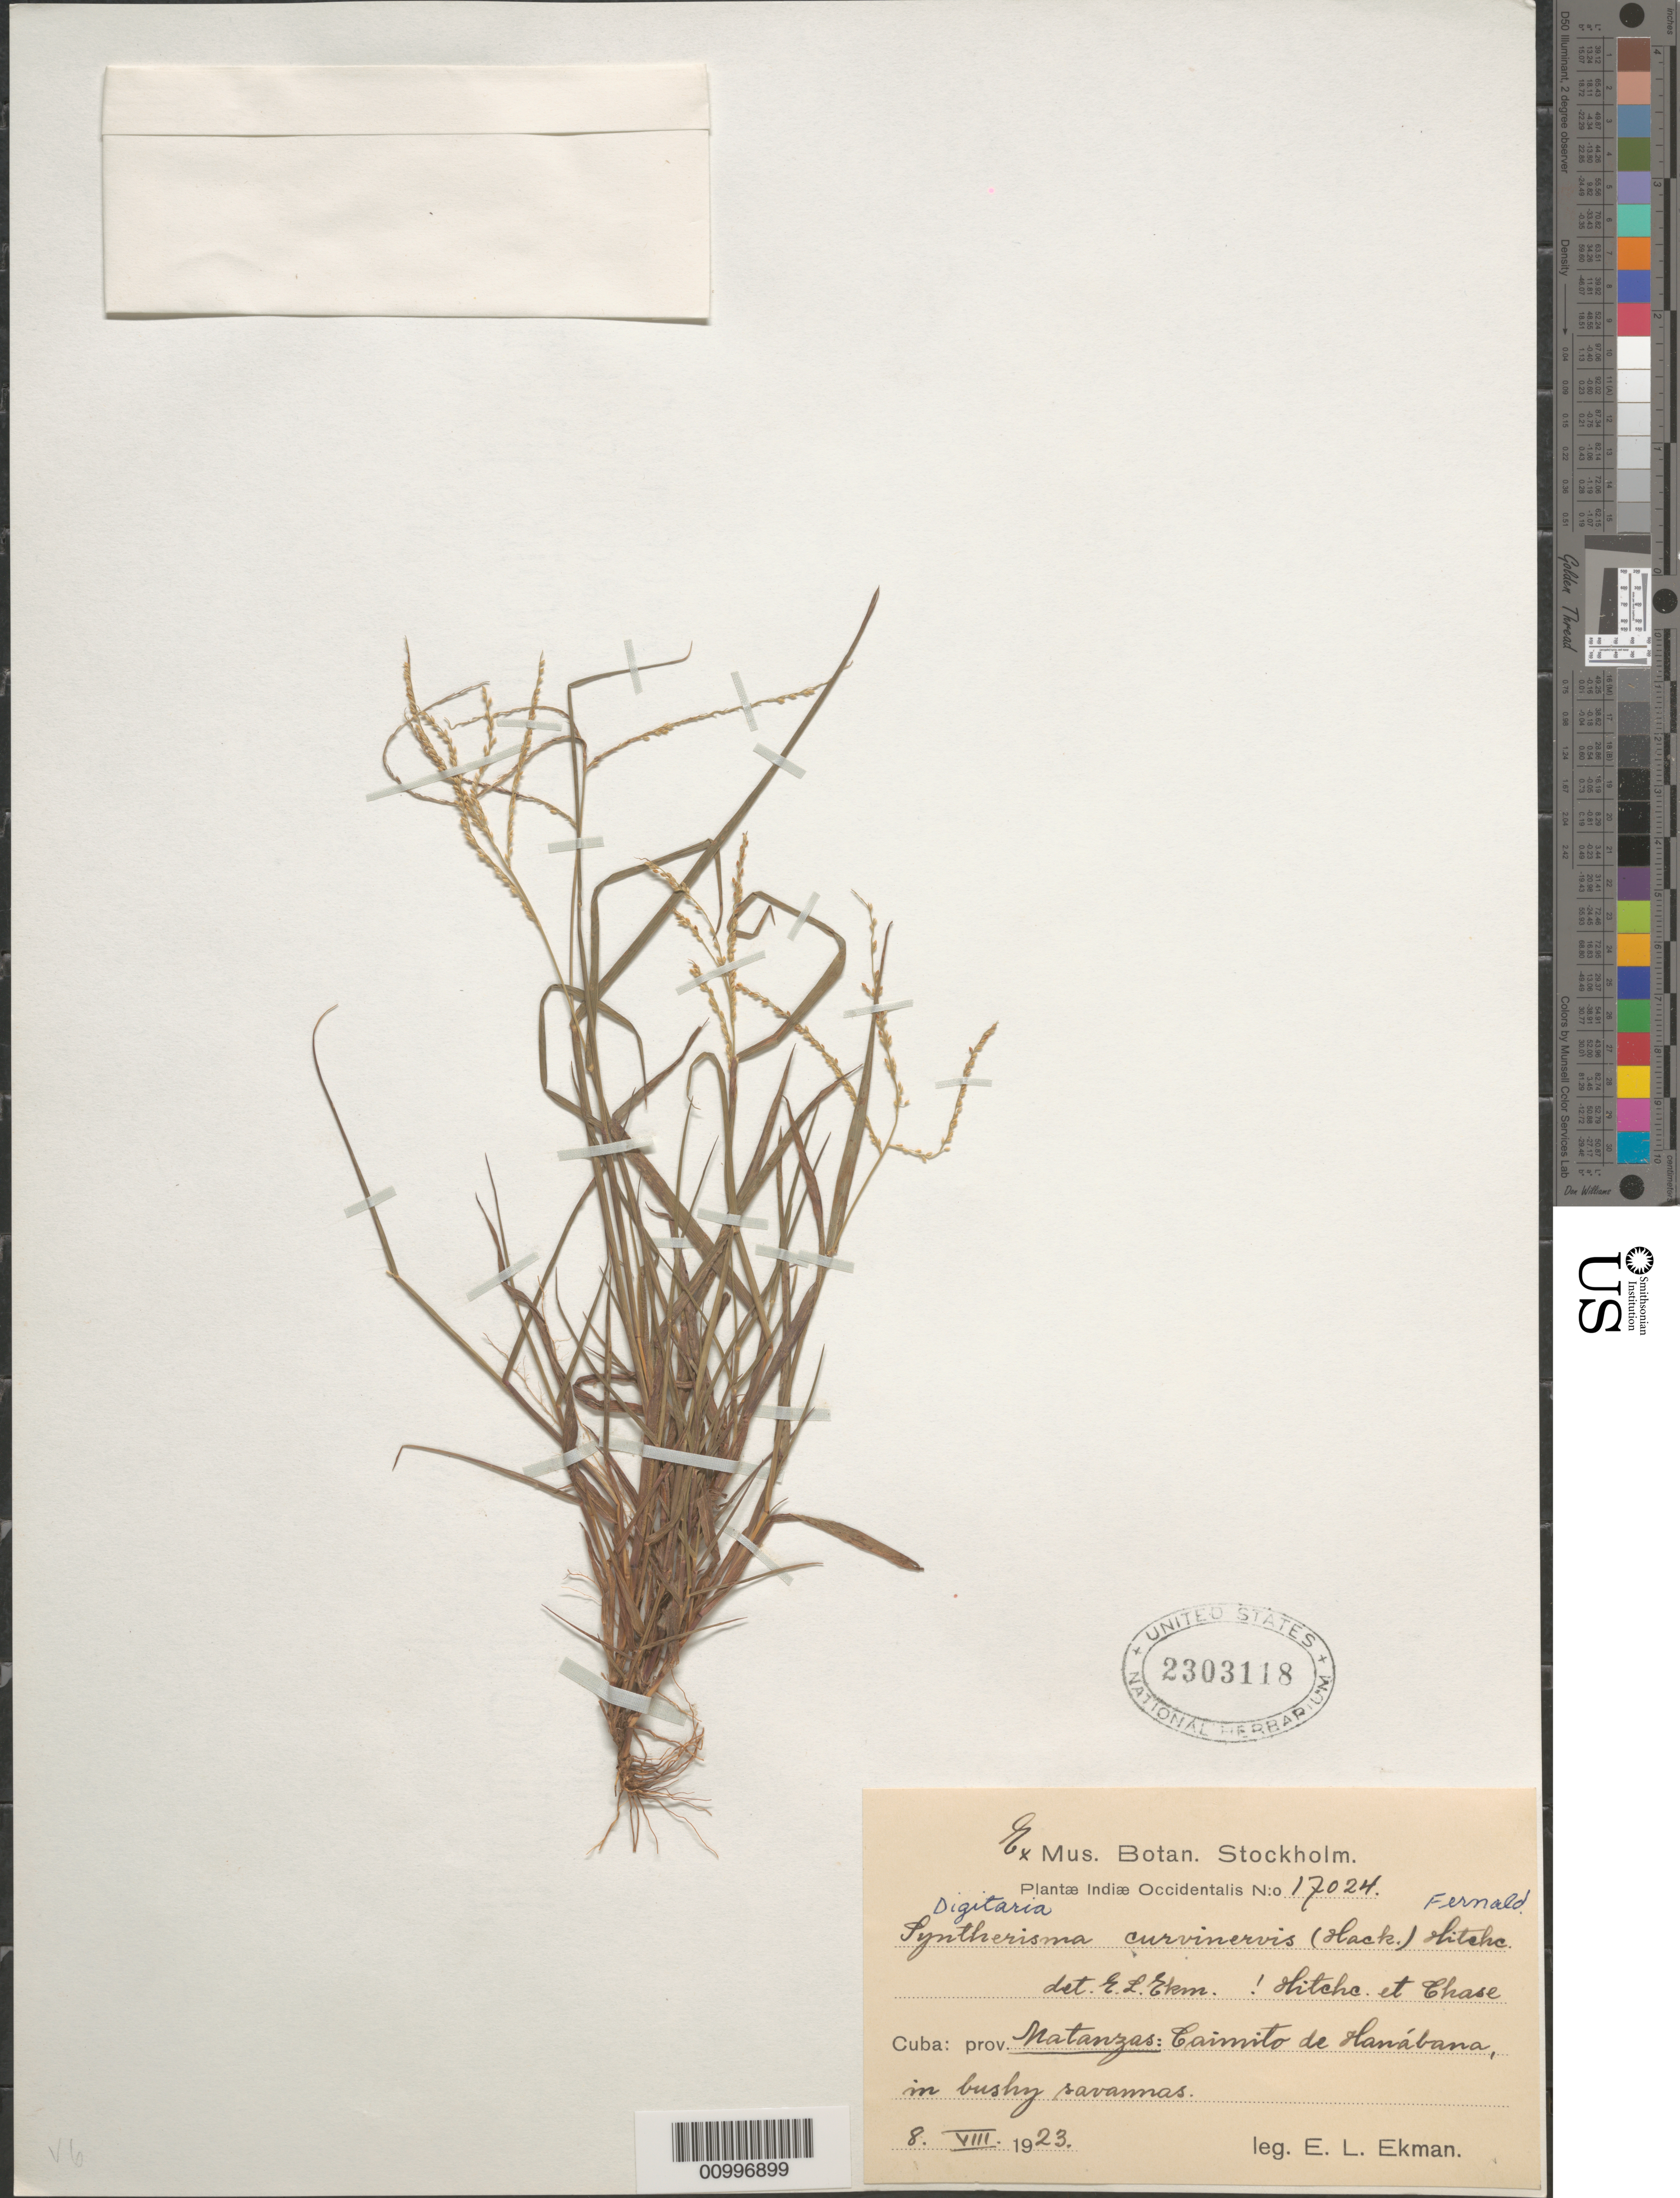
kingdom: Plantae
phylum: Tracheophyta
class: Liliopsida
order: Poales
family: Poaceae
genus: Digitaria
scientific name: Digitaria curvinervis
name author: (Hack.) Fernald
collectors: E. L. Ekman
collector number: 17024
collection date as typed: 08 Aug 1923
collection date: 1923-08-08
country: Cuba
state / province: Matanzas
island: Cuba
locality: Caimito del Hanabana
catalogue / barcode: US 2303118